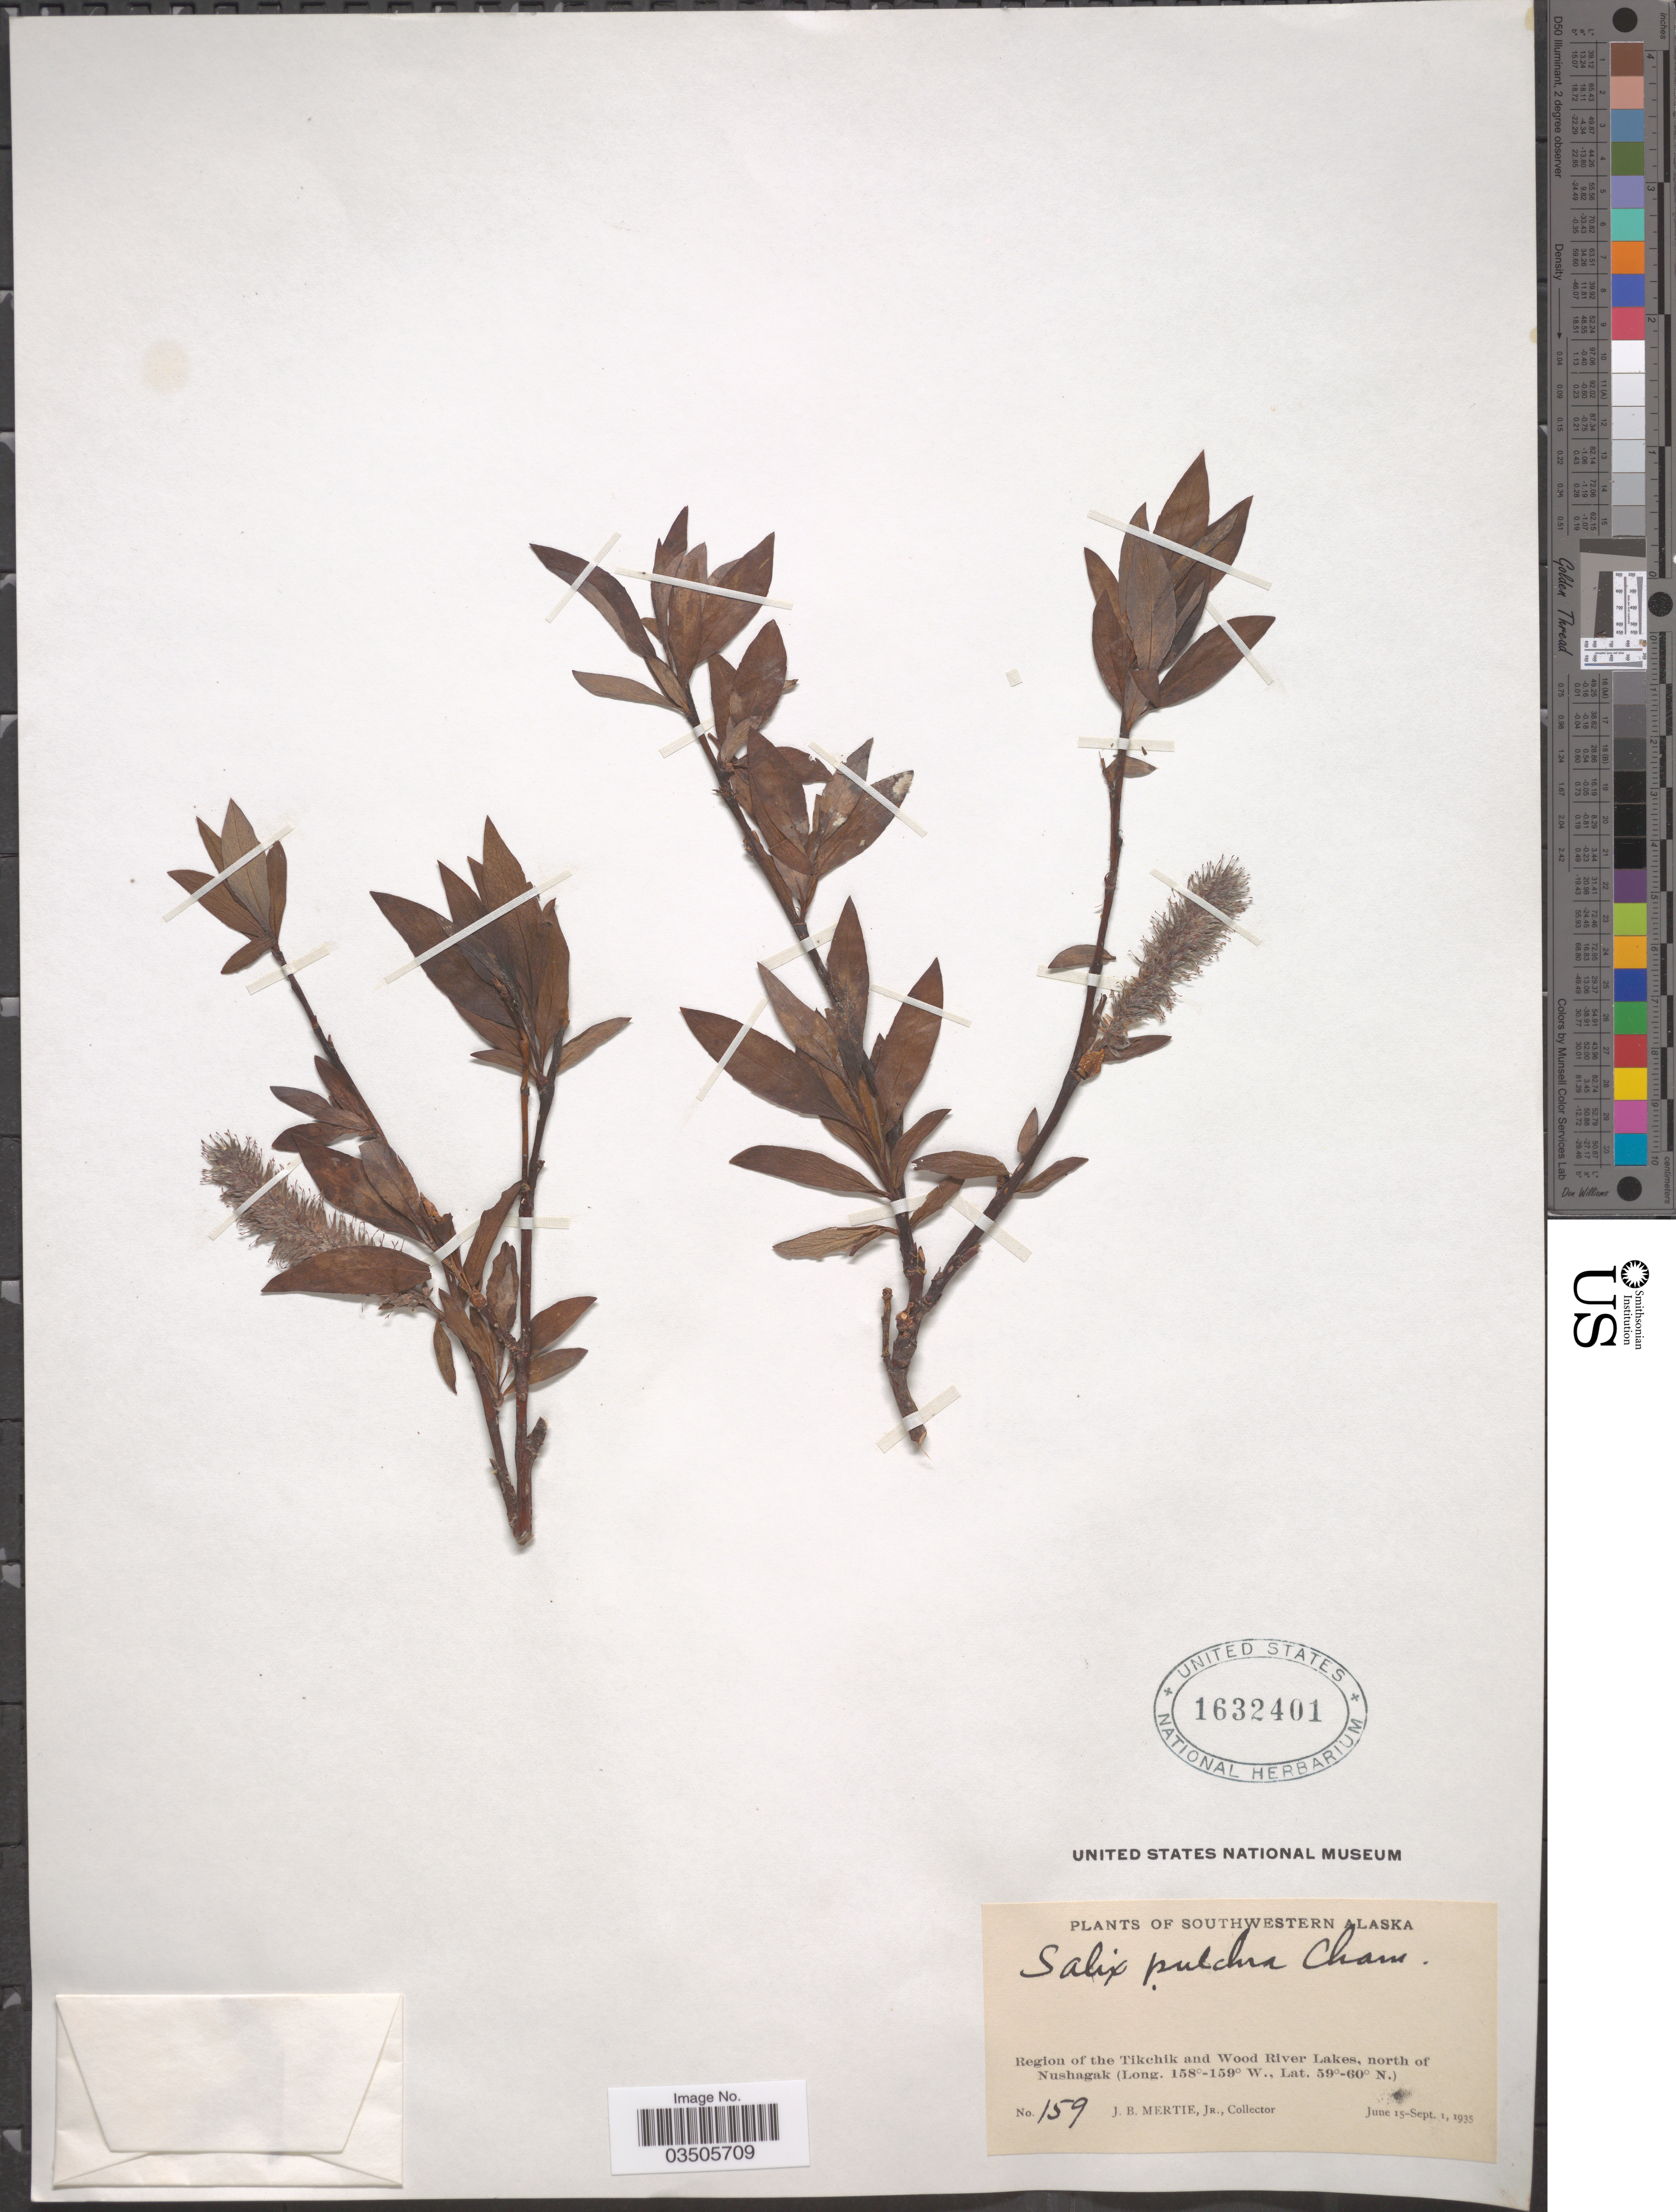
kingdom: Plantae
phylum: Tracheophyta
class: Magnoliopsida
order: Malpighiales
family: Salicaceae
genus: Salix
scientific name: Salix pulchra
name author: Cham.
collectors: J. Mertie Jr.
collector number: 159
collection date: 1935-06-15/1935-09-01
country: United States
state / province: Alaska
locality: Southwestern Alaska. Region of the Tikchik and Wood River Lakes, north of Nushagak.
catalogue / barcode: US 1632401